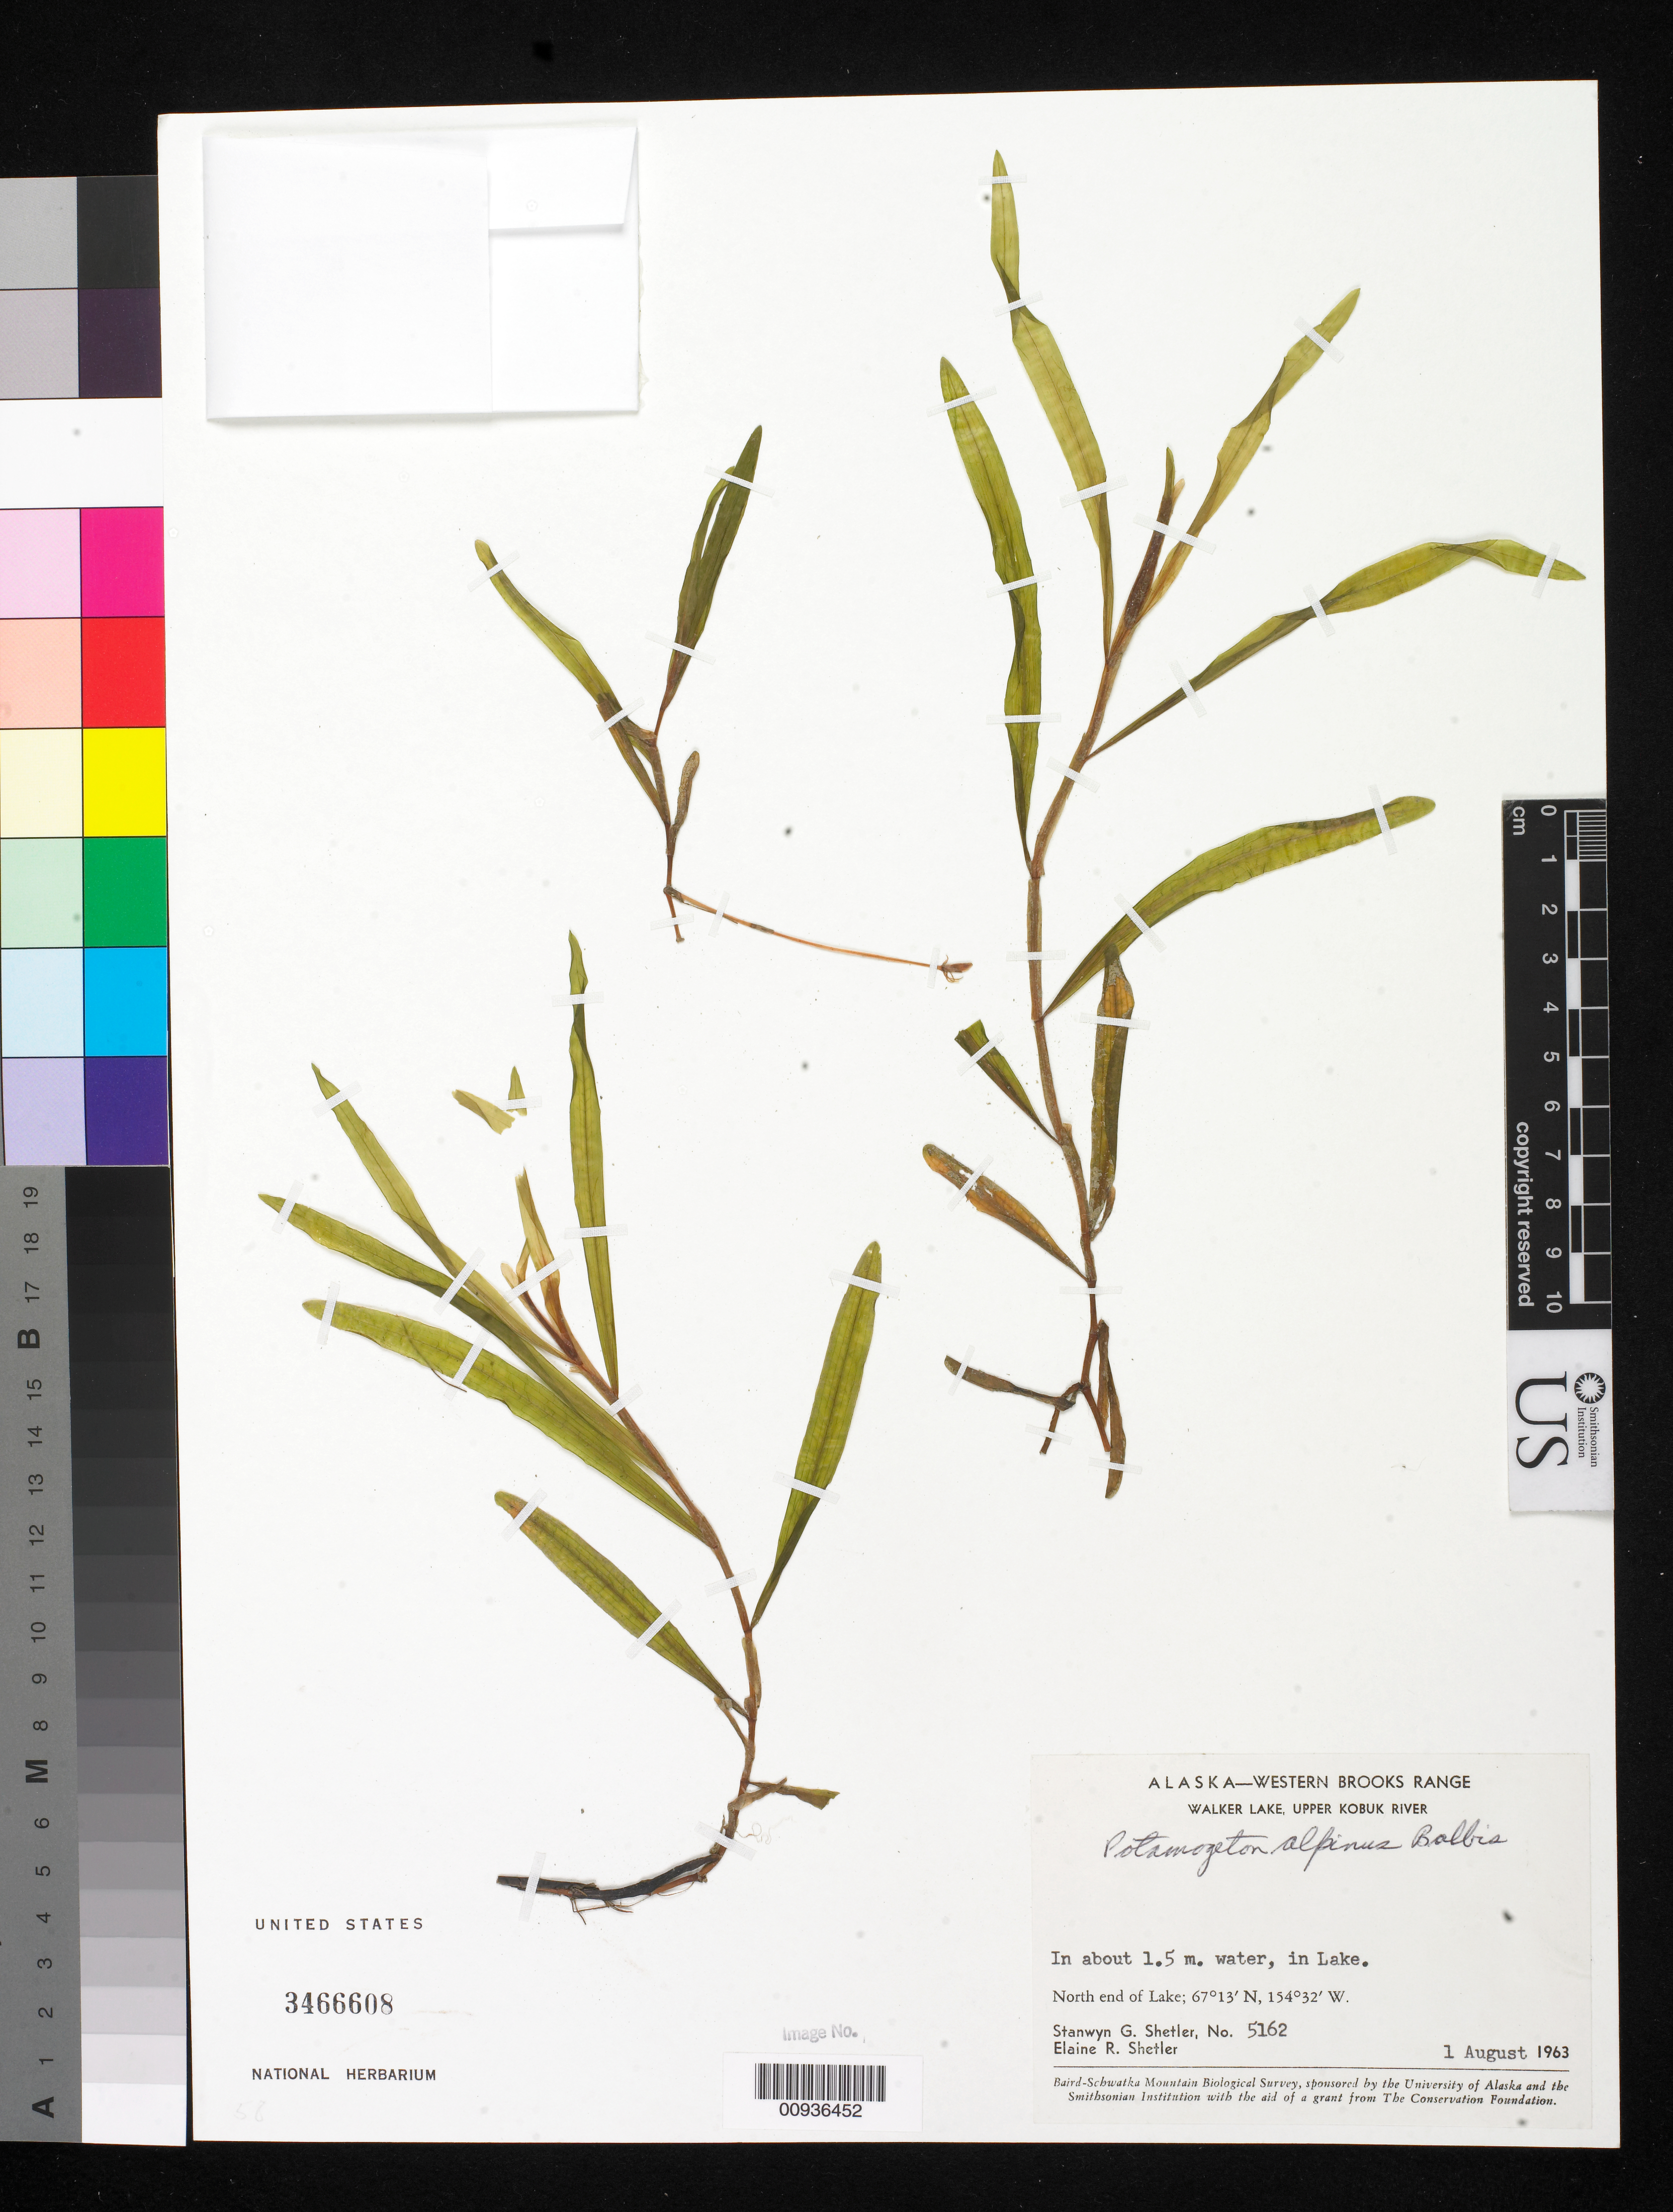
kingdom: Plantae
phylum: Tracheophyta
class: Liliopsida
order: Alismatales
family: Potamogetonaceae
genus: Potamogeton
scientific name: Potamogeton alpinus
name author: Balb.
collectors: S. Shetler & E. R. Shetler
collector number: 5162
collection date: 1963-08-01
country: United States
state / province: Alaska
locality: western Brooks Range, Upper Kobuk River, Walker Lake (north end of lake)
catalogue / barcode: US 3466608